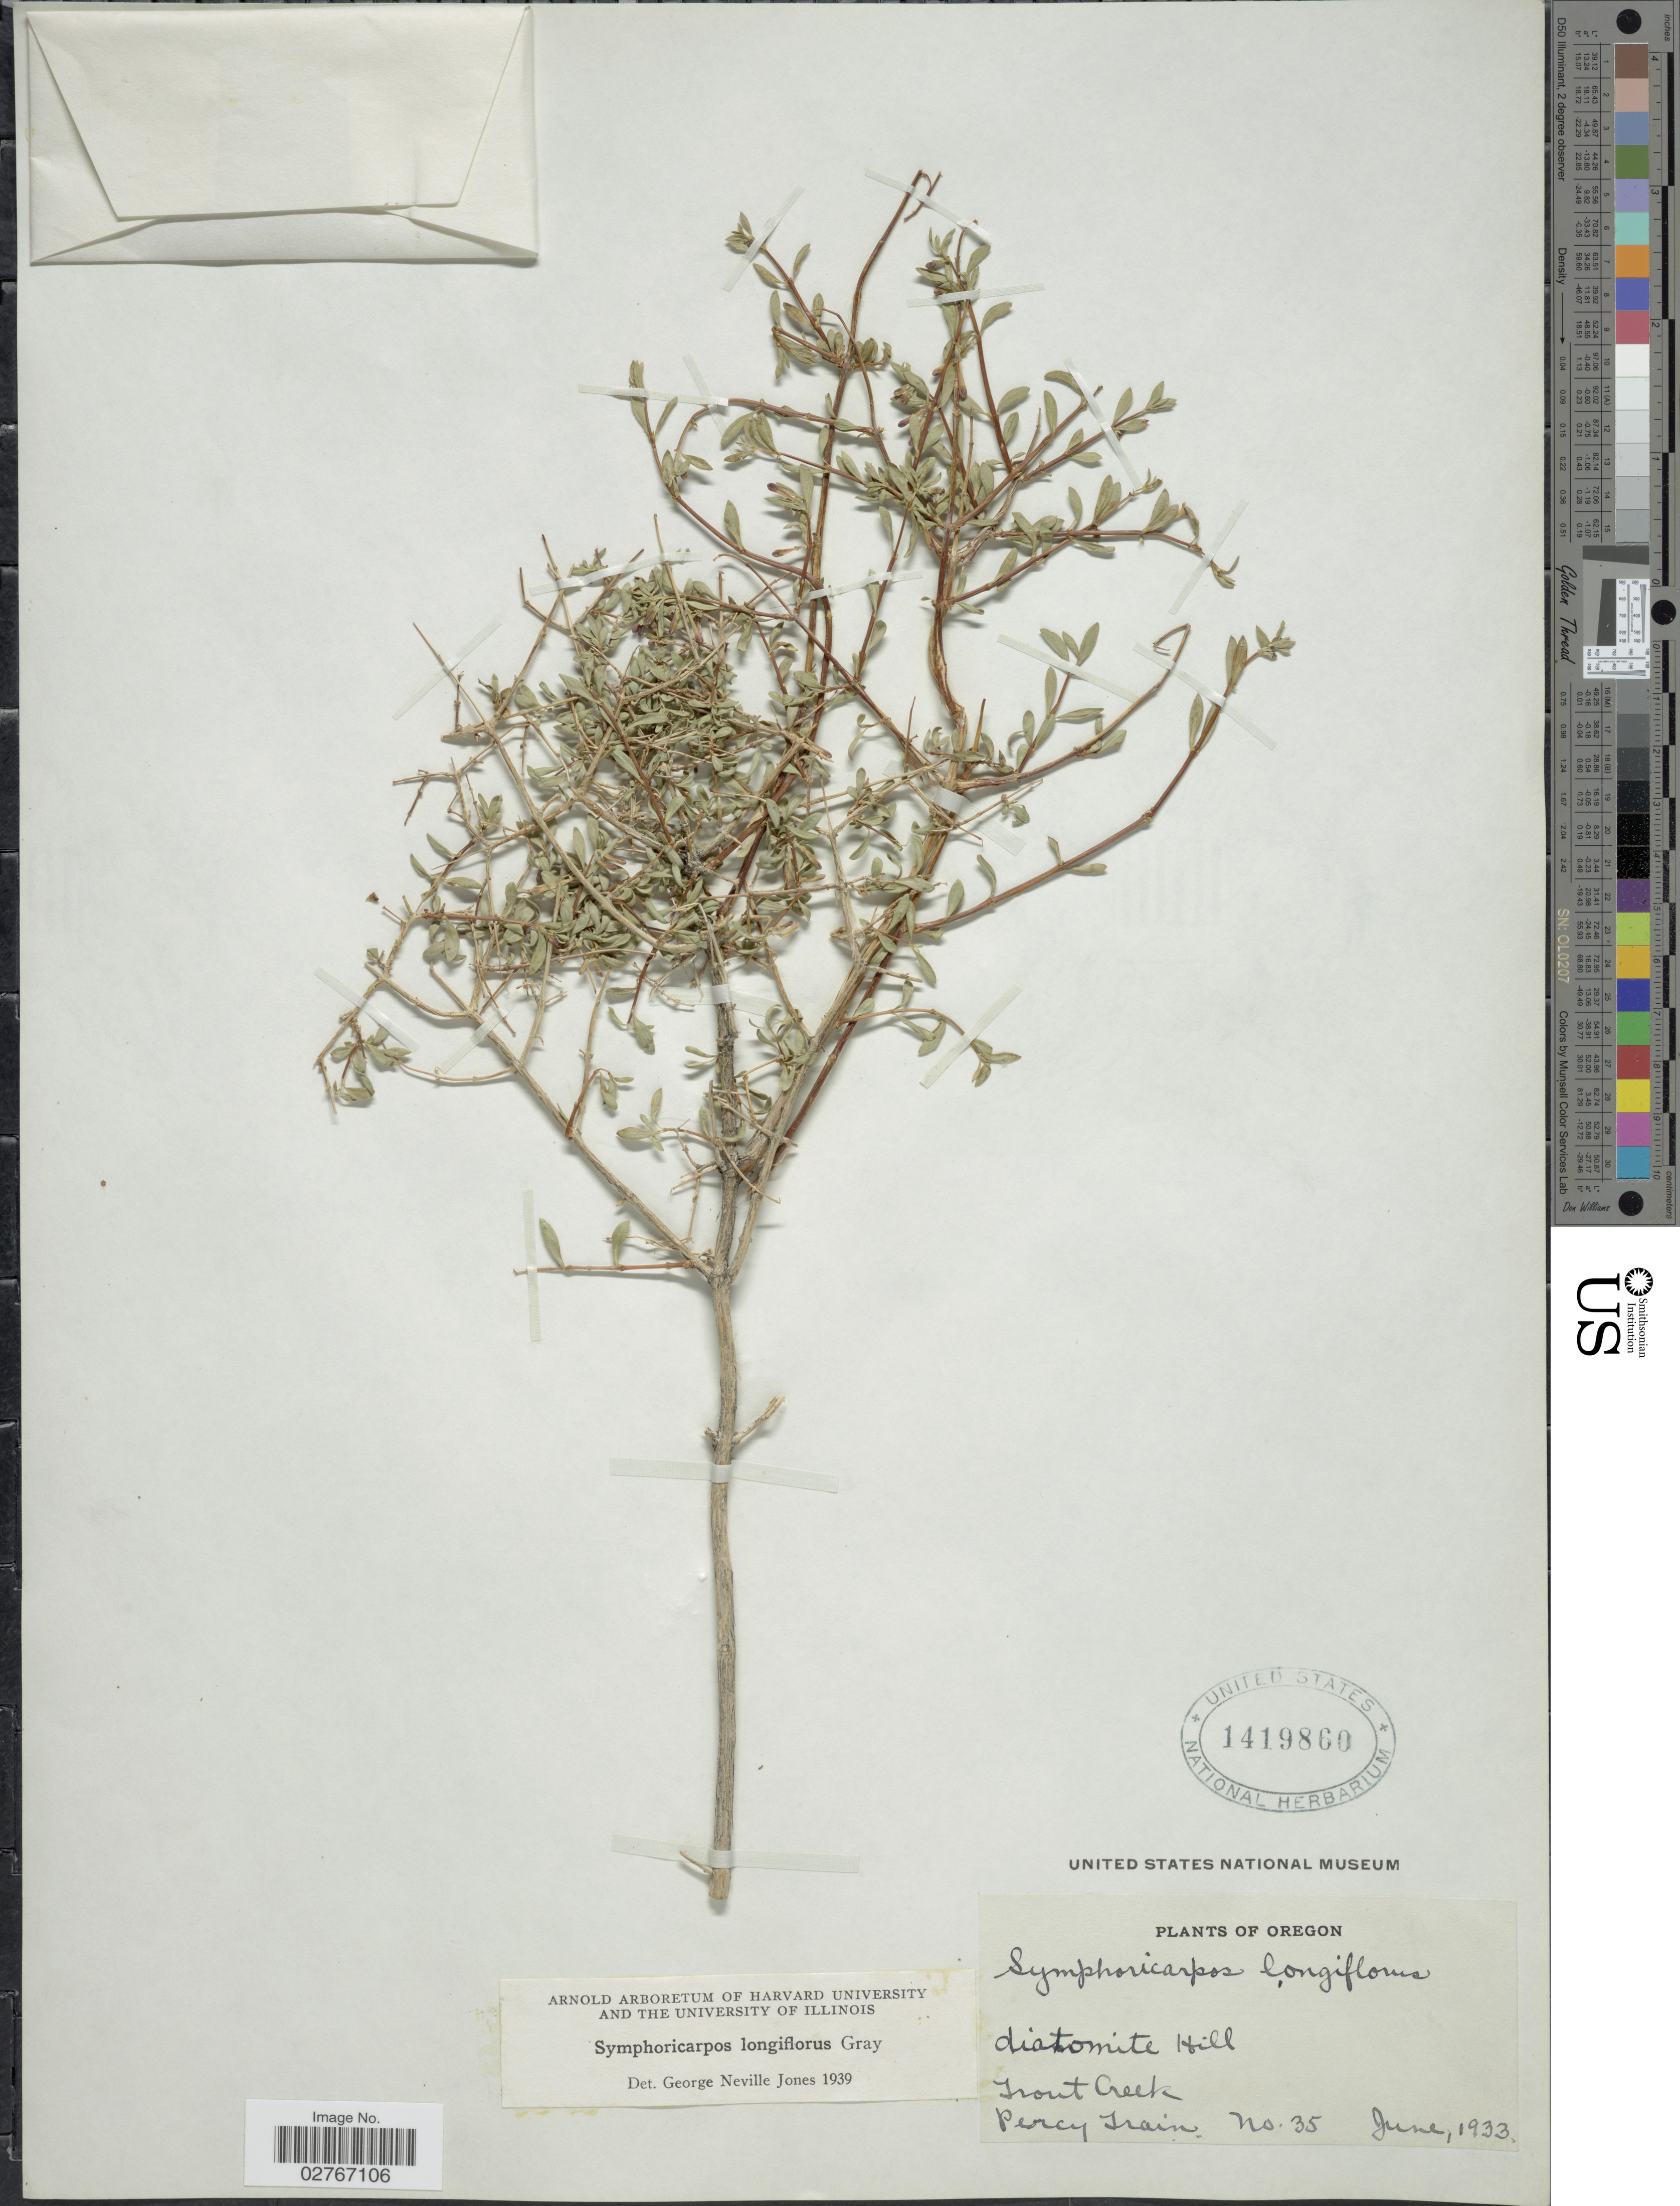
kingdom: Plantae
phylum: Tracheophyta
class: Magnoliopsida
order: Dipsacales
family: Caprifoliaceae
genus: Symphoricarpos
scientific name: Symphoricarpos longiflorus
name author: A. Gray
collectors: P. Train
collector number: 35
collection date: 1933-06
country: United States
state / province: Oregon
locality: Diatomite Hill. Trout Creek.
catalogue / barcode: US 1419860